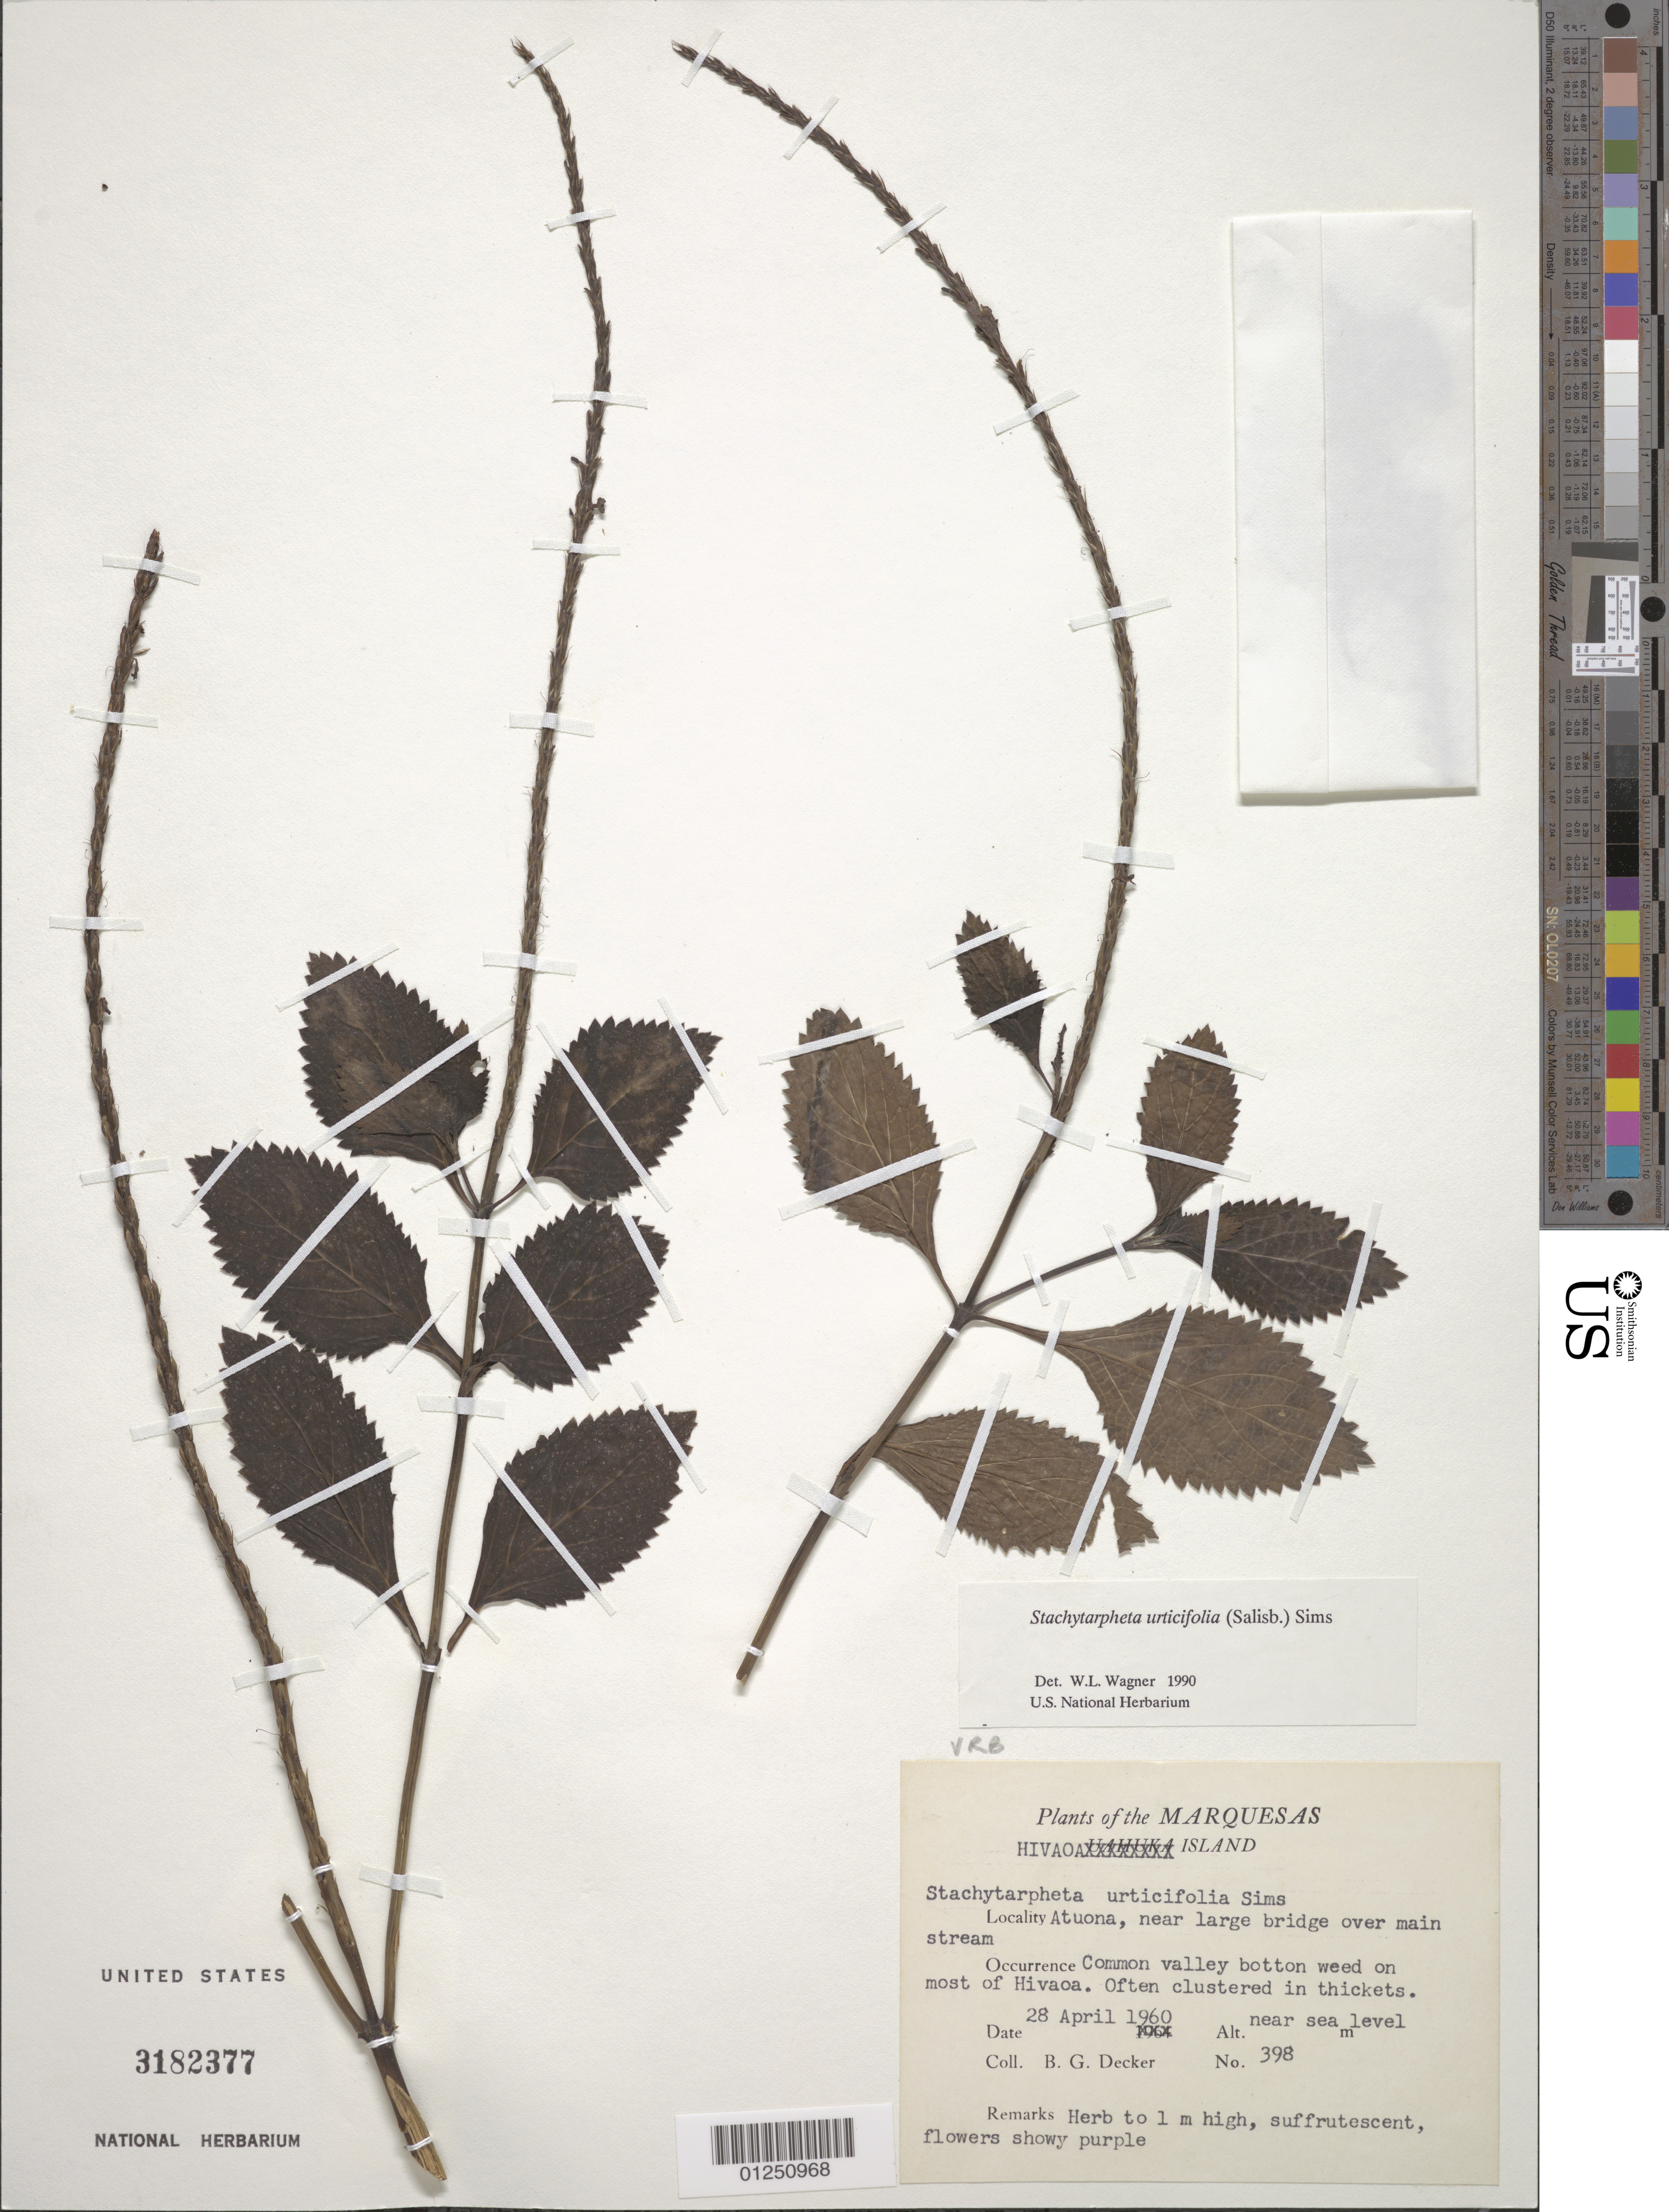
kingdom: Plantae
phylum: Tracheophyta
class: Magnoliopsida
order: Lamiales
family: Verbenaceae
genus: Stachytarpheta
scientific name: Stachytarpheta cayennensis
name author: (Rich.) Vahl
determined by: Wagner, W. L., (BOT), Smithsonian Institution - National Museum of Natural History (UNITED STATES)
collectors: B. G. Decker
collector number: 398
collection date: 1960-04-28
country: French Polynesia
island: Hiva Oa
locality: Atuona, near large bridge over main stream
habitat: Common valley bottom weed, near sea level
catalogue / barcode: US 3182377